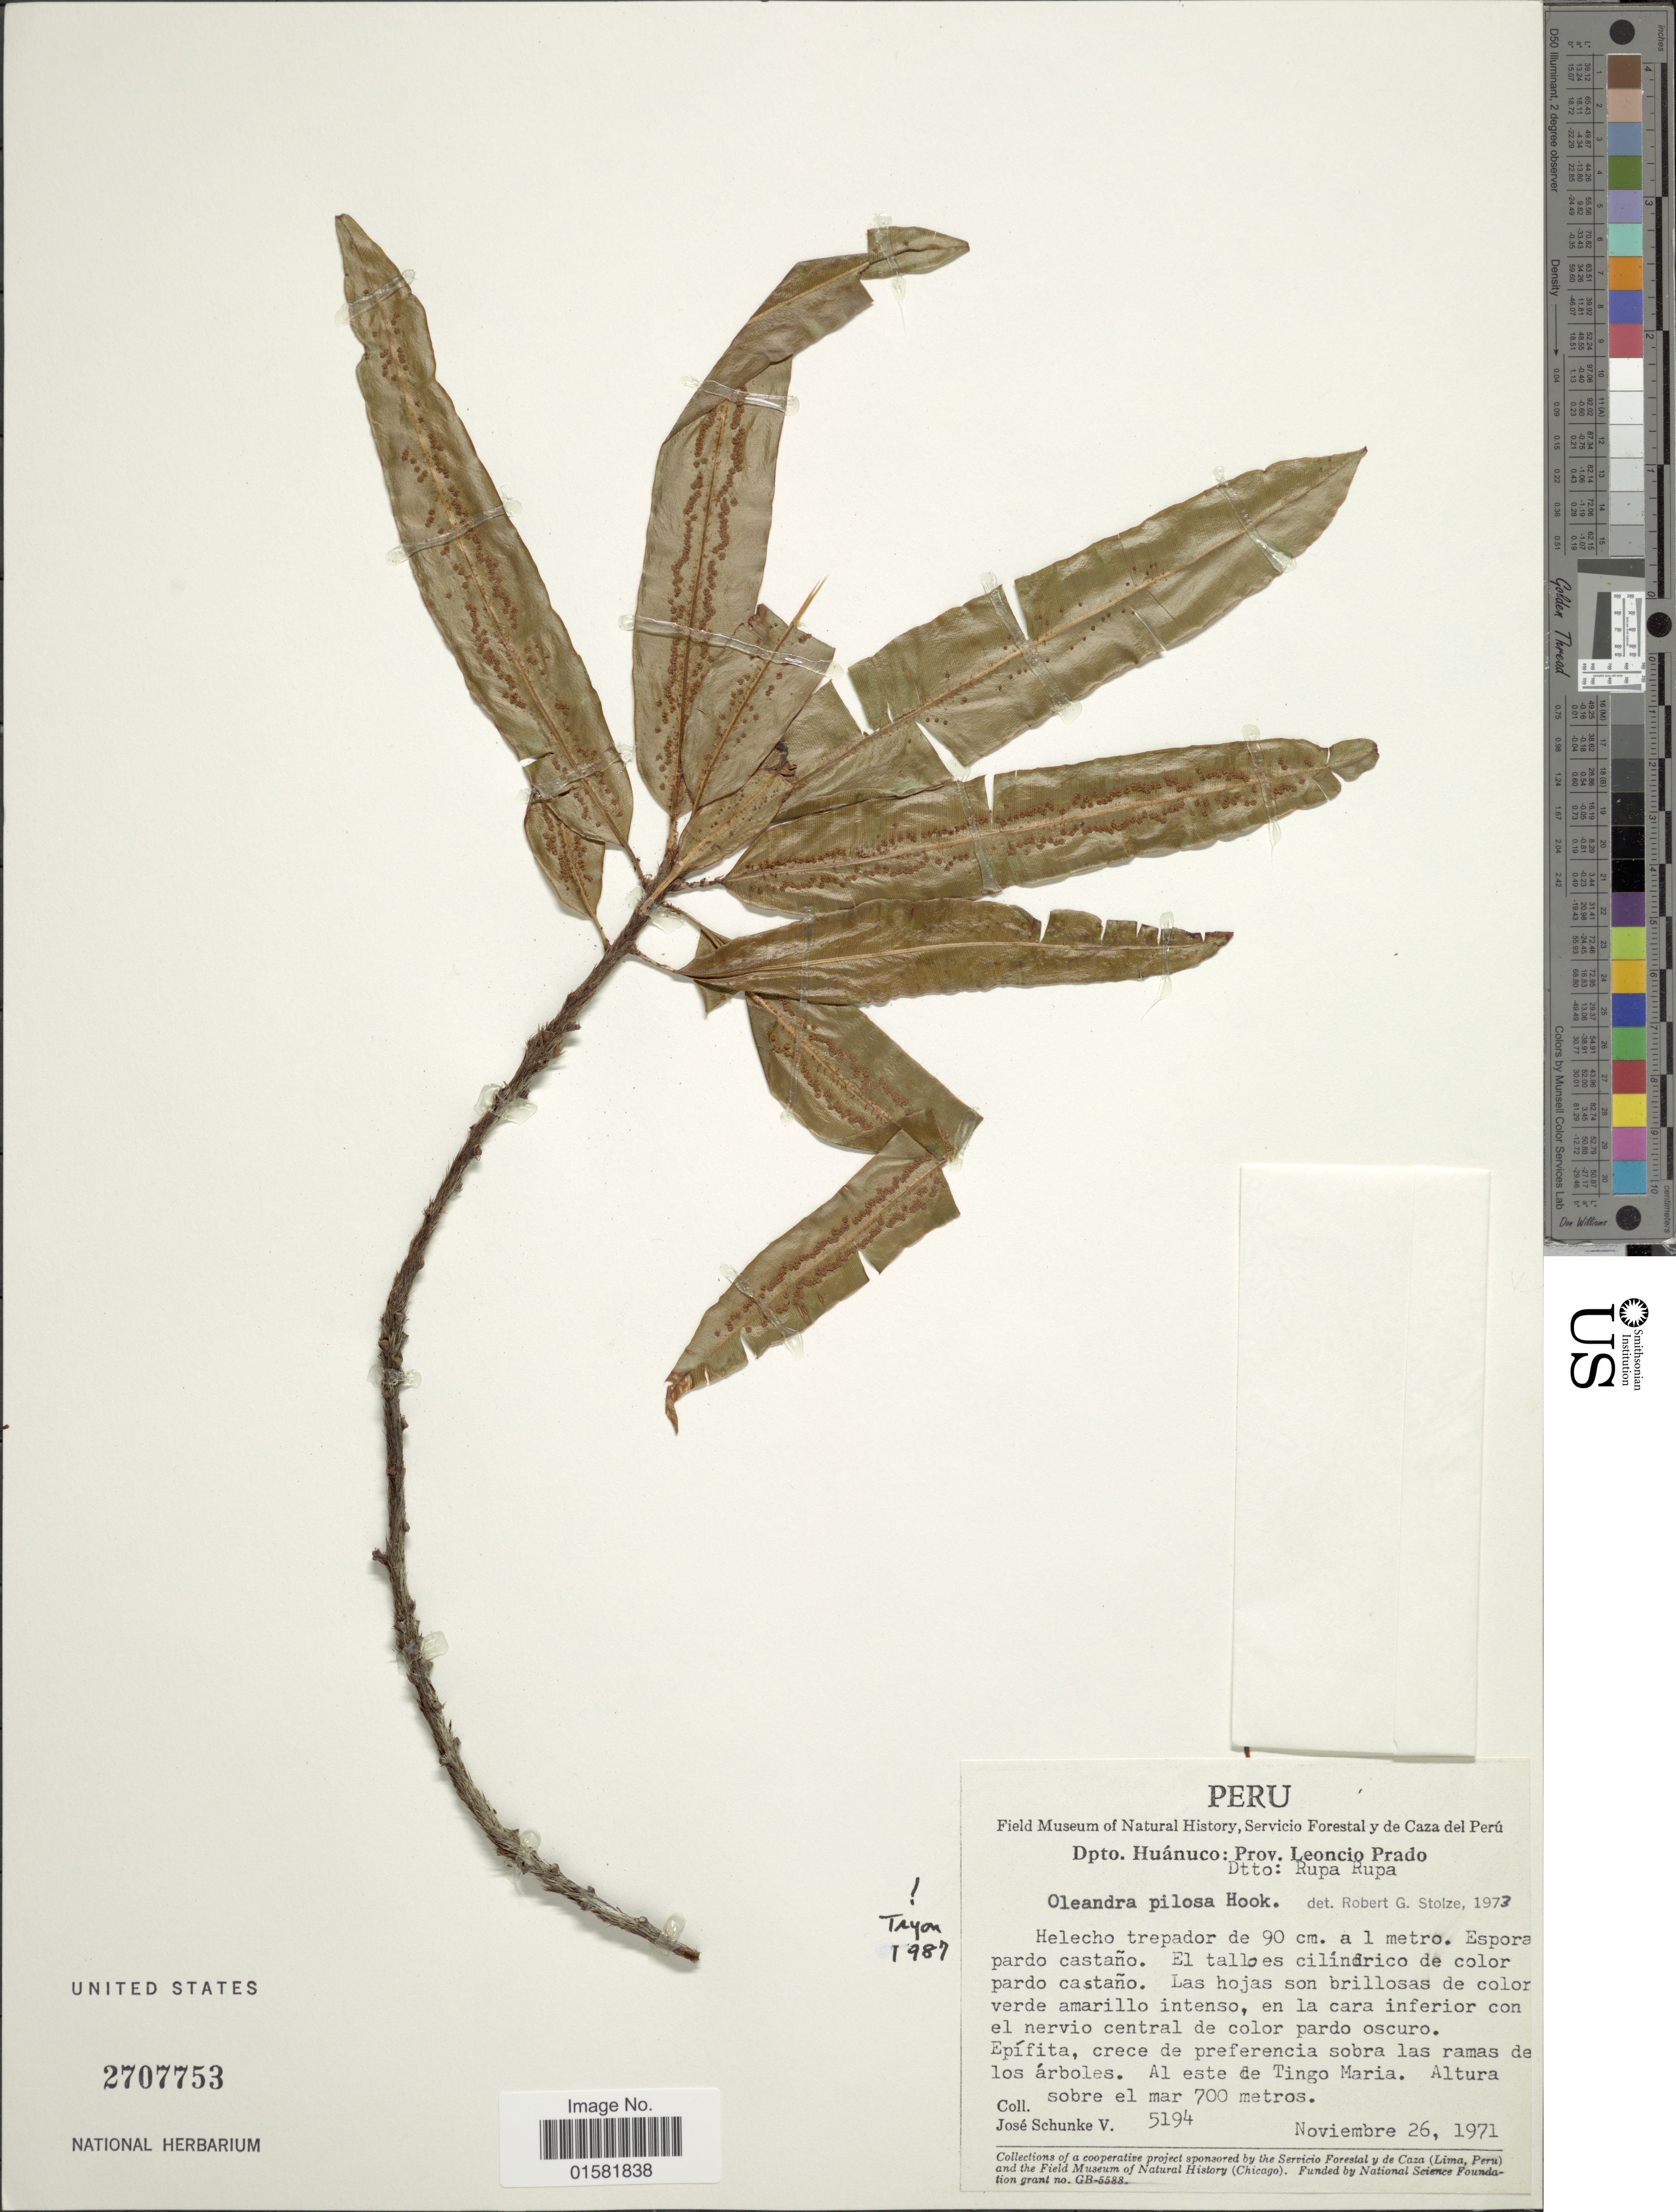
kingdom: Plantae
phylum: Tracheophyta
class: Polypodiopsida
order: Polypodiales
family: Oleandraceae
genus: Oleandra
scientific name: Oleandra pilosa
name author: Hook.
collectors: J. Schunke Vigo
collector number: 5194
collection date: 1971-11-26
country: Peru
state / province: Huánuco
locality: Peru, Dpto. Húamuco, Prov. Leoncio Prado, Dtto: Rupa Rupa.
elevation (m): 700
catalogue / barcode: US 2707753